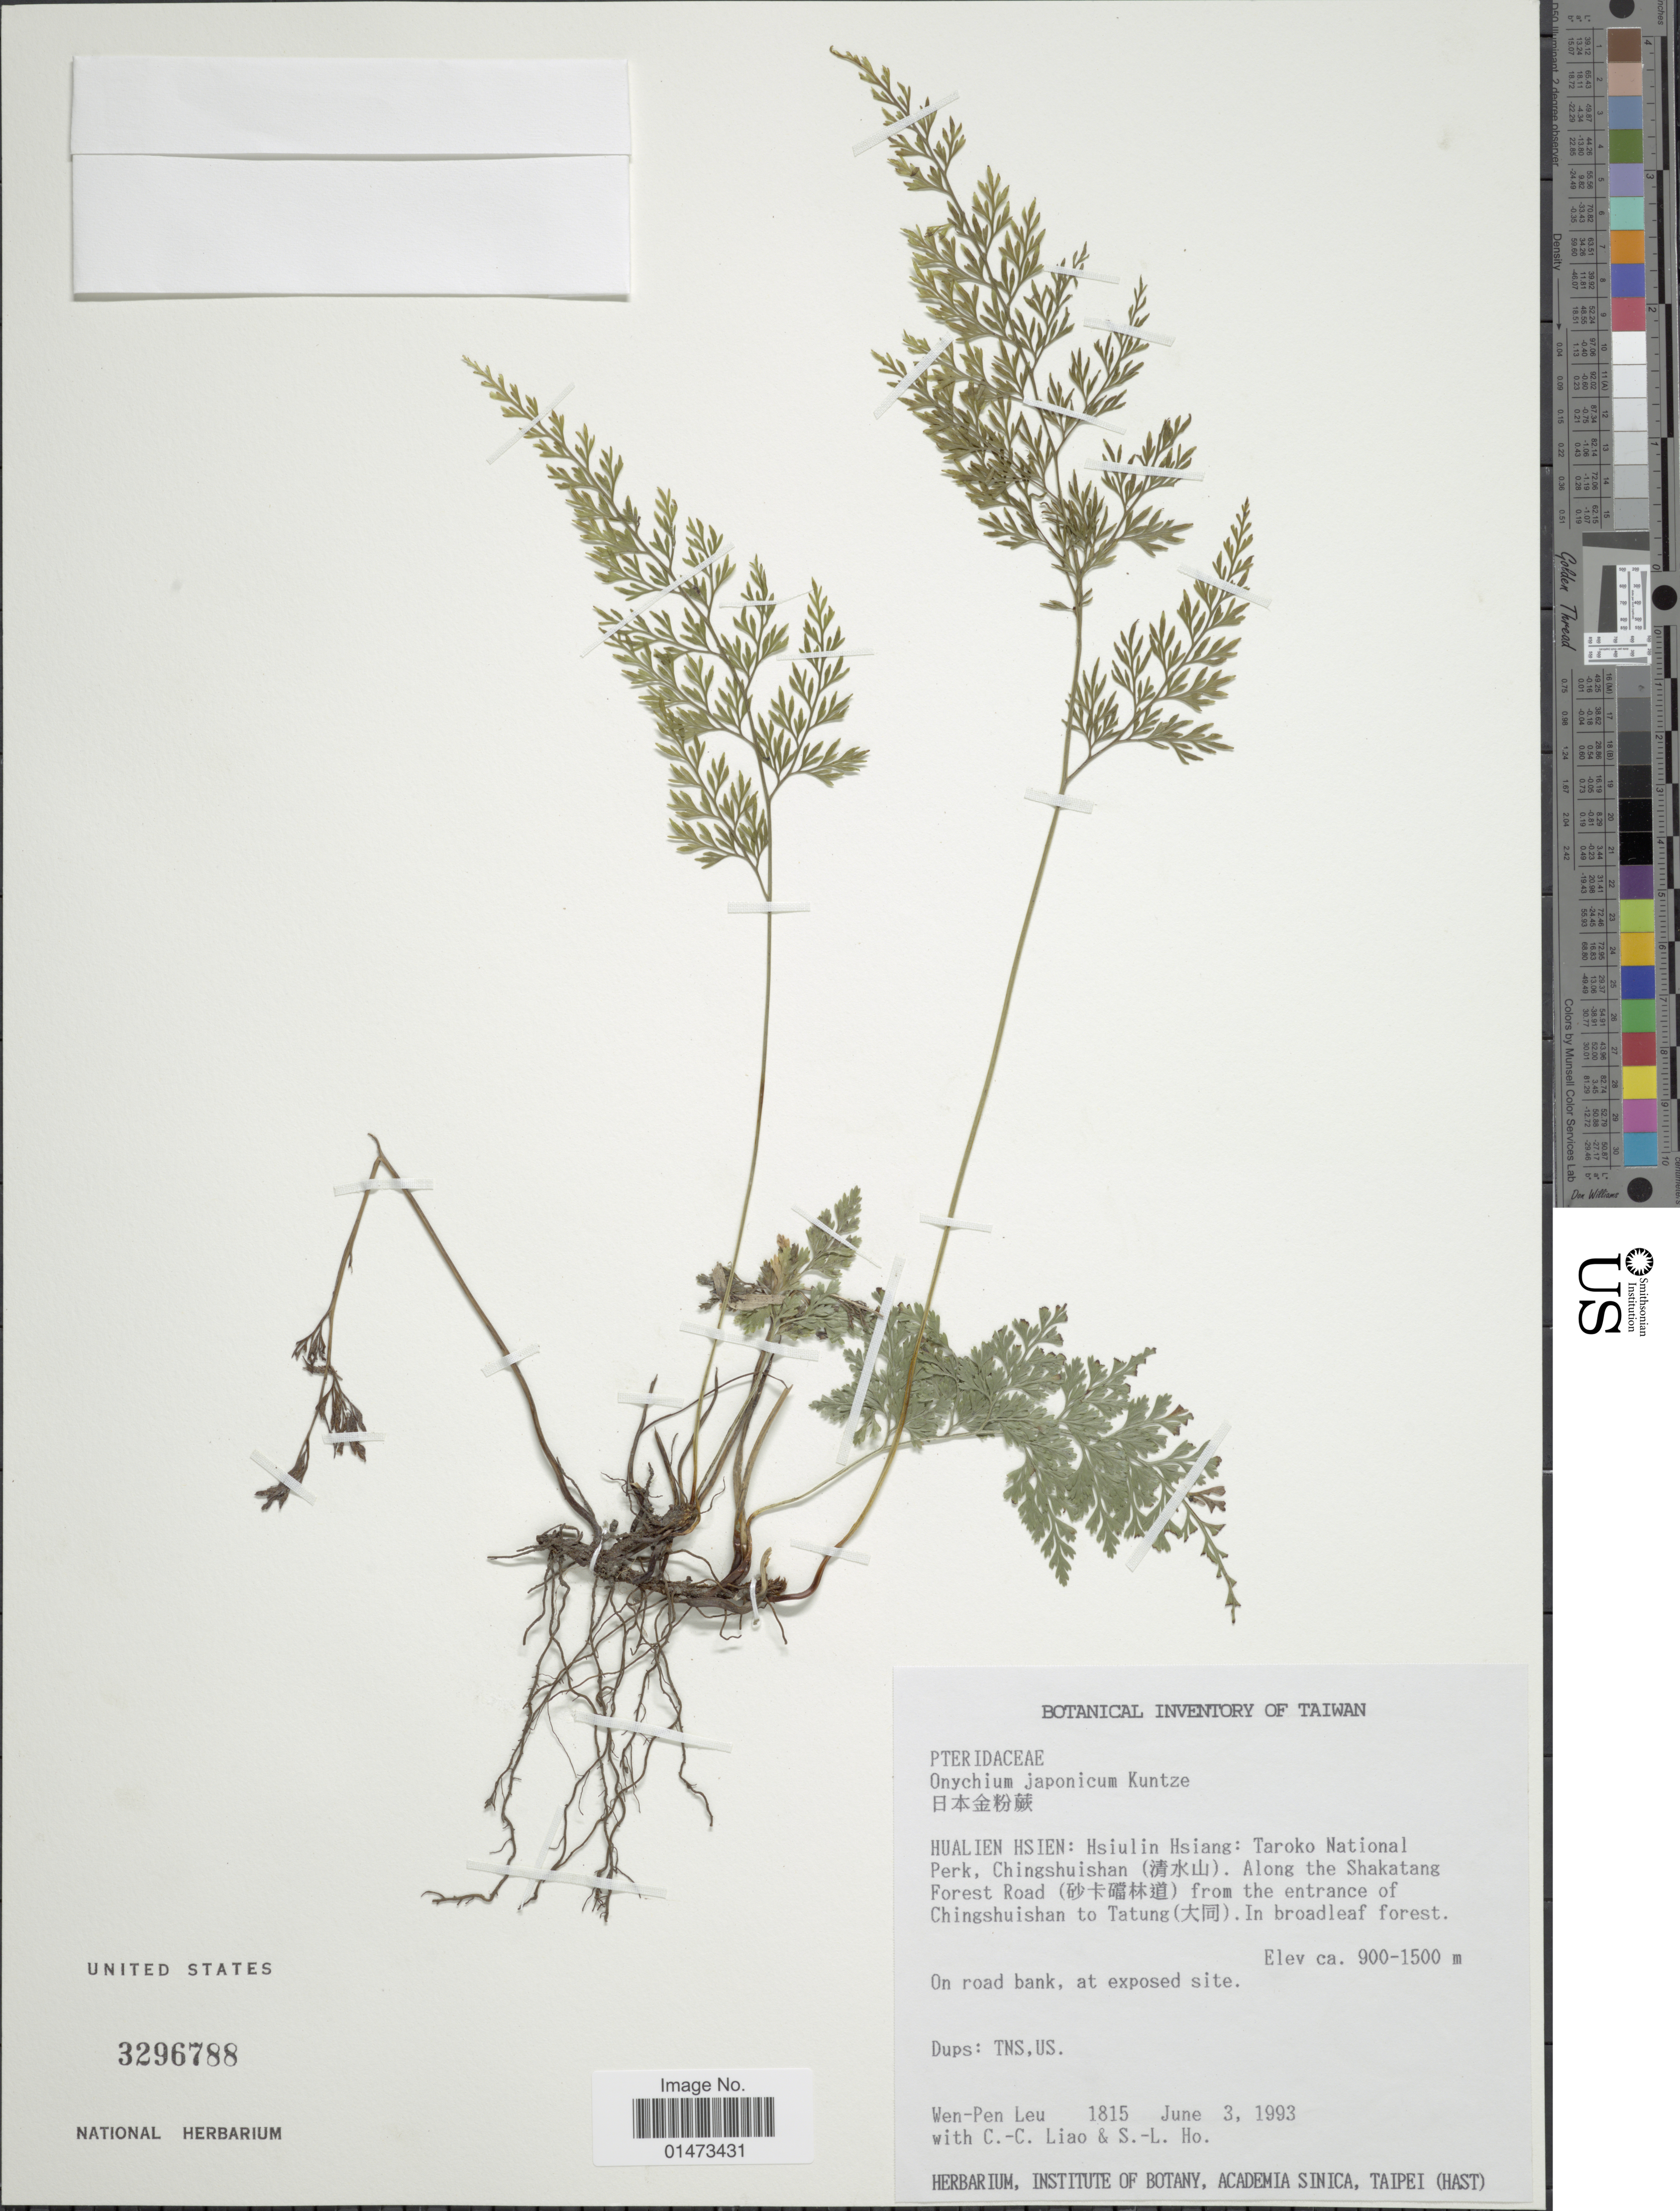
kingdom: Plantae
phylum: Tracheophyta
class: Polypodiopsida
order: Polypodiales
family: Pteridaceae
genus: Onychium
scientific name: Onychium japonicum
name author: (Thunb.) Kunze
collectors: W. Leu, C. Liao & S. Ho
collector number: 1815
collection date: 1993-06-03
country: Taiwan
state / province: Hualien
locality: Hualin Hsien: Hsiulin Hsiang: Taroko National Perk, Chingshuishan. Along the Shakatang Forest Road from the entrance of Chingshuisan to Tatung.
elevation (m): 900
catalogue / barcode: US 3296788